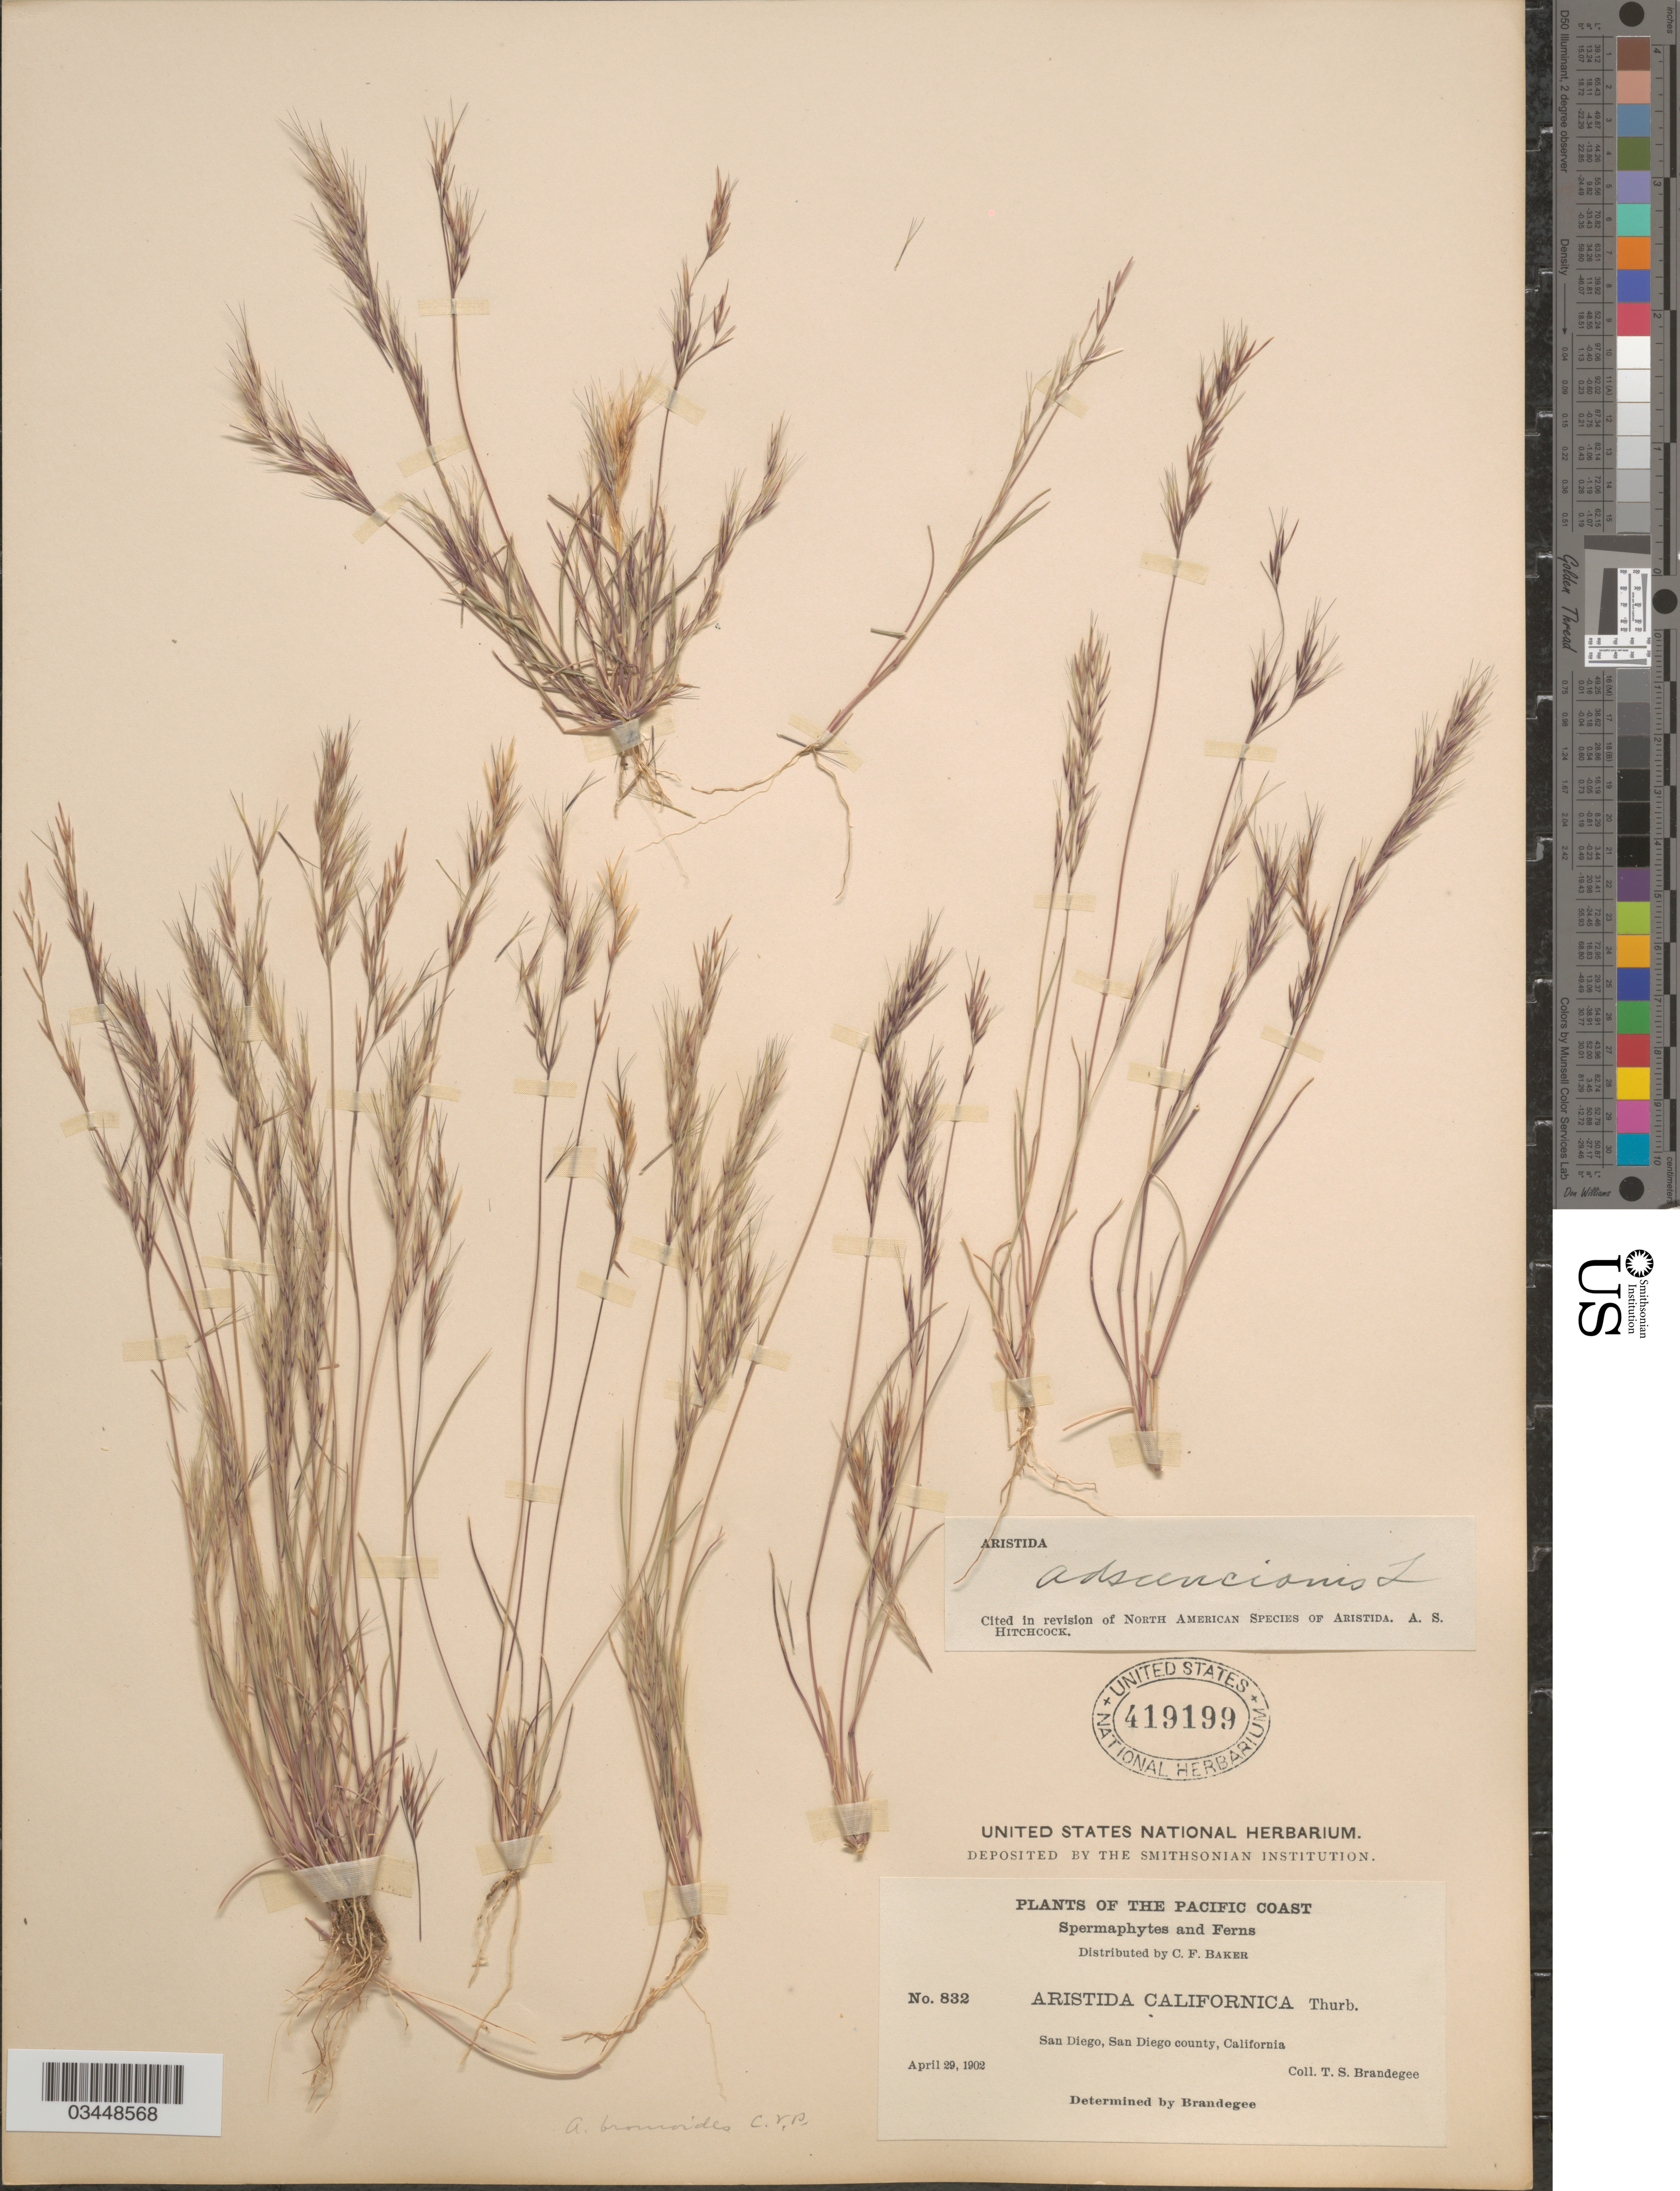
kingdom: Plantae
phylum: Tracheophyta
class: Liliopsida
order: Poales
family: Poaceae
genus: Aristida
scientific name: Aristida adscensionis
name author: L.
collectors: T. S. Brandegee (herbarium)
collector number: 832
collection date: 1902-04-29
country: United States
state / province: California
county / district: San Diego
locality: The Pacific Coast. San Diego, San Diego county.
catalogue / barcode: US 419199